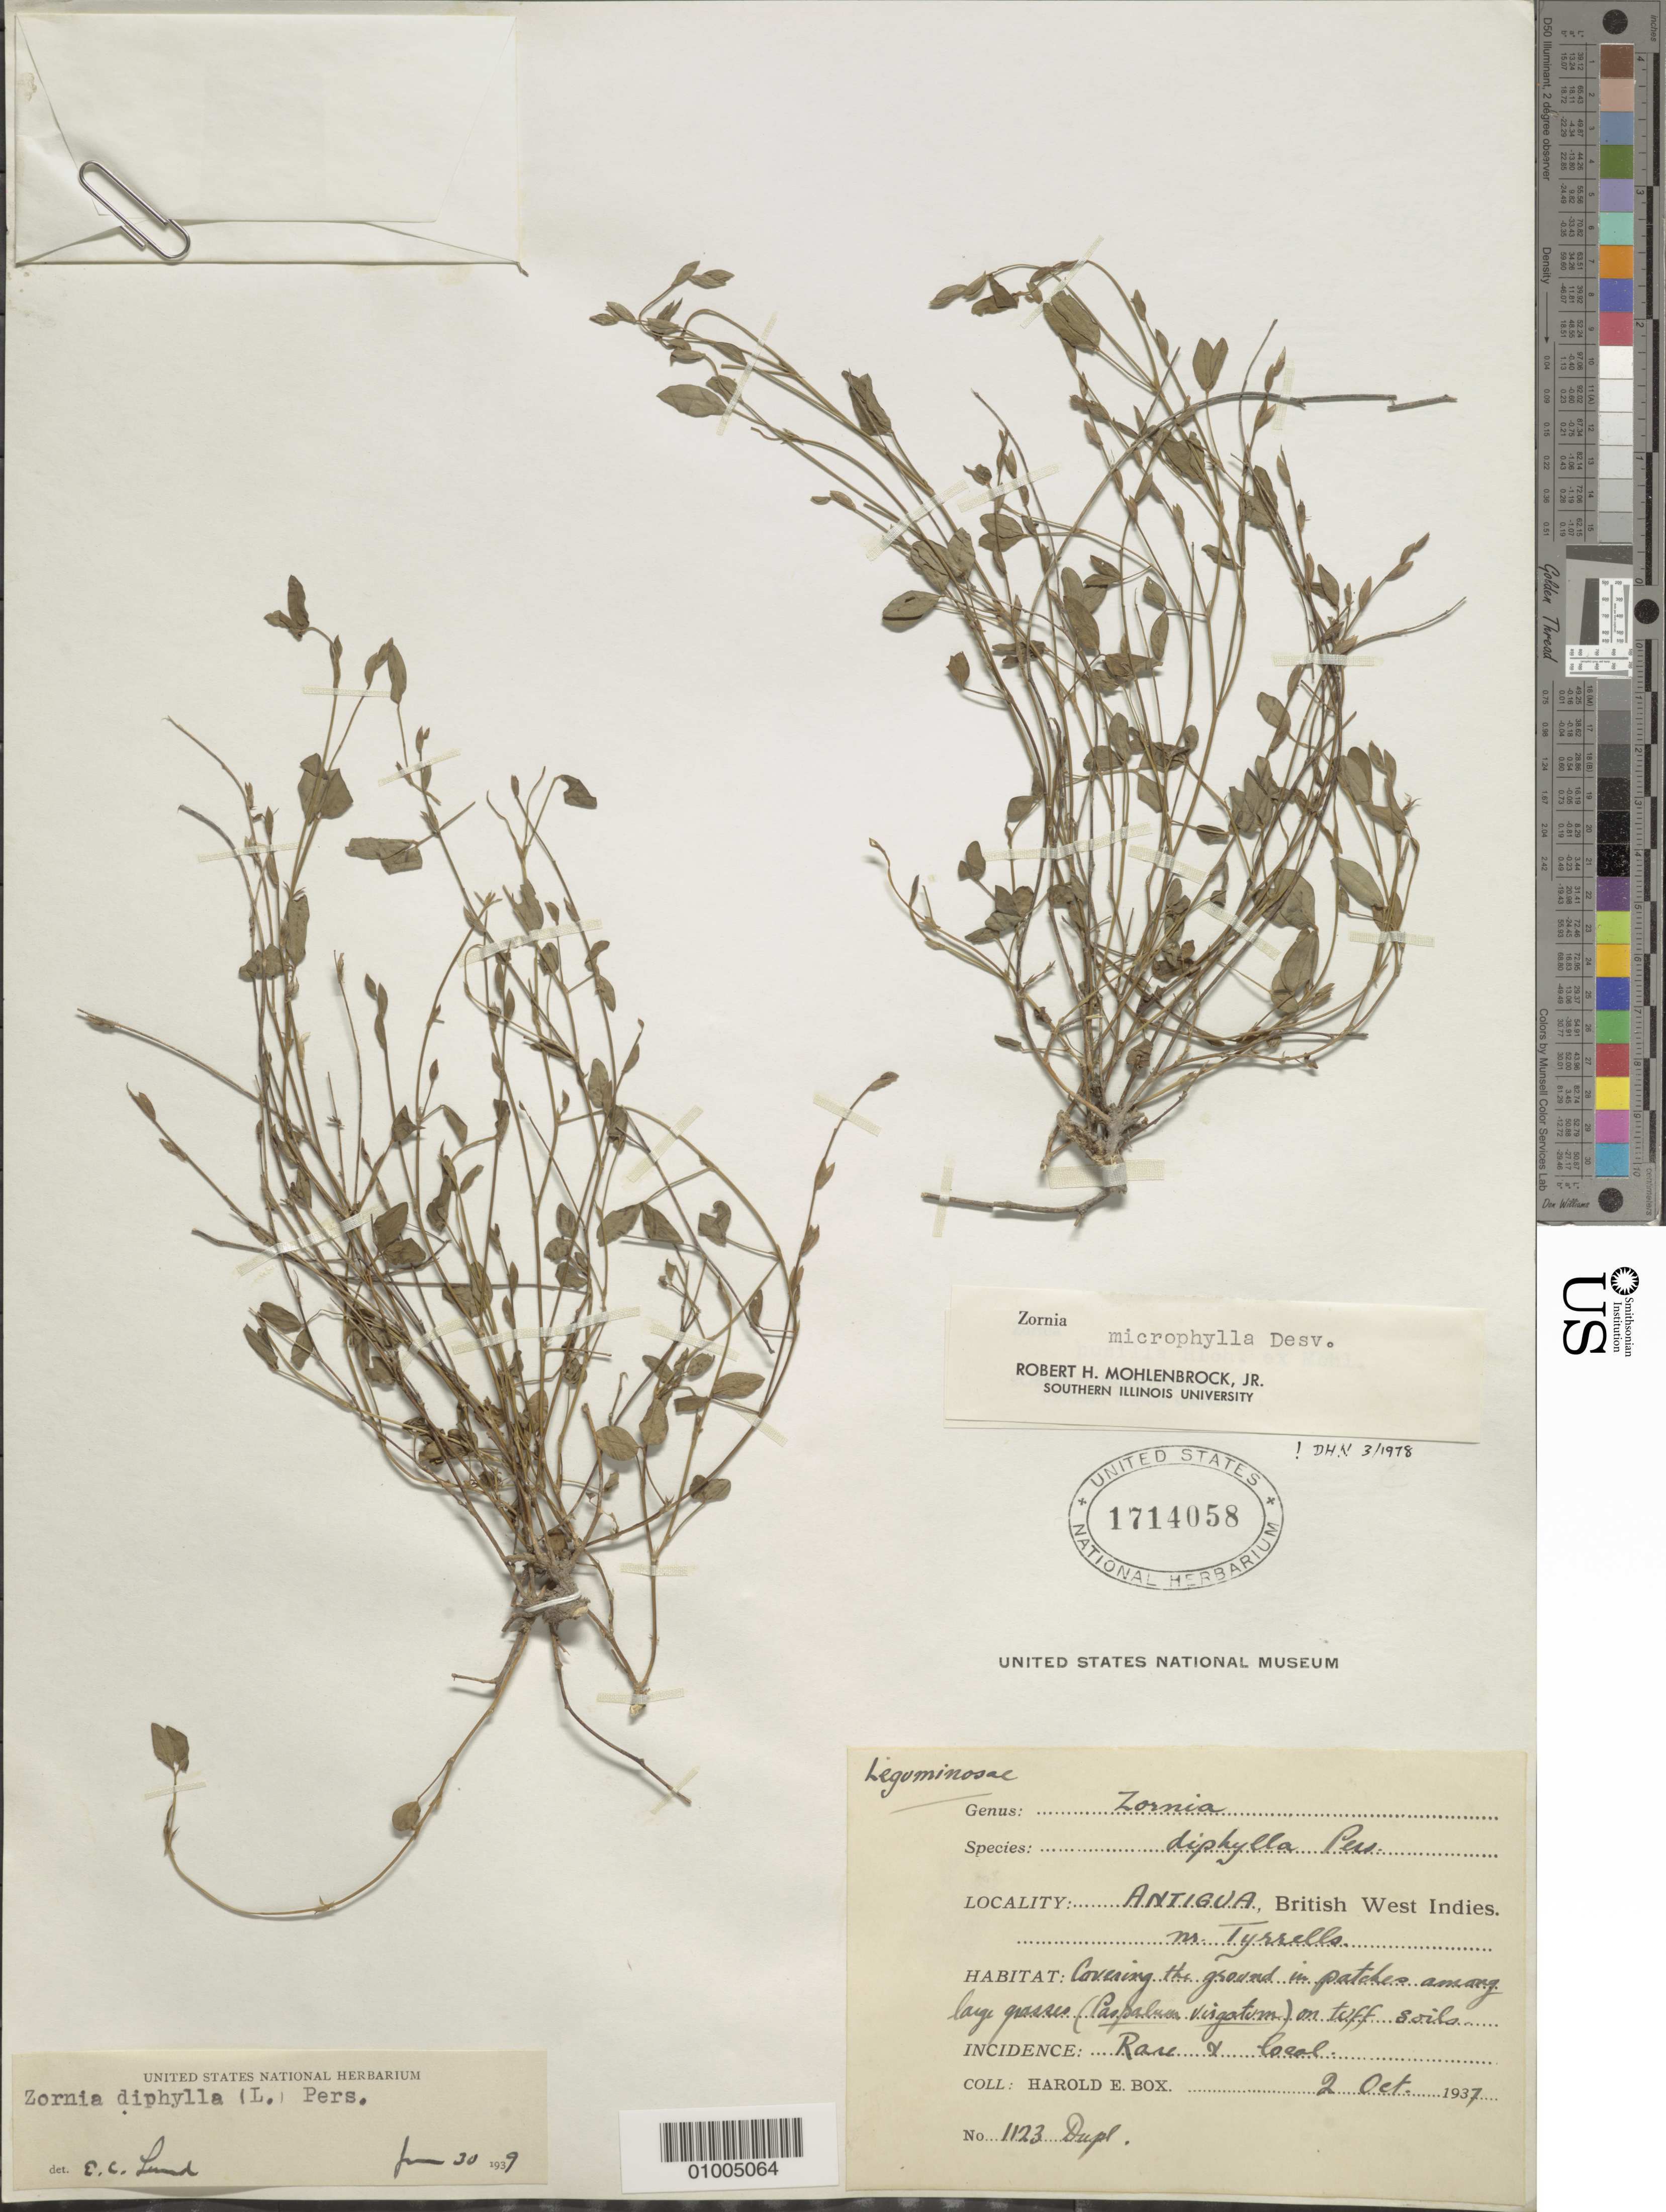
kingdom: Plantae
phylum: Tracheophyta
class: Magnoliopsida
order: Fabales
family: Fabaceae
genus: Zornia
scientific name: Zornia microphylla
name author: Desv.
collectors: H. E. Box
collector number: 1123 Dupl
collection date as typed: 02 Oct 1937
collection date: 1937-10-02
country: Antigua and Barbuda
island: Antigua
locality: Rare and local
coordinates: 0 N, 0 E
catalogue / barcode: US 1714058